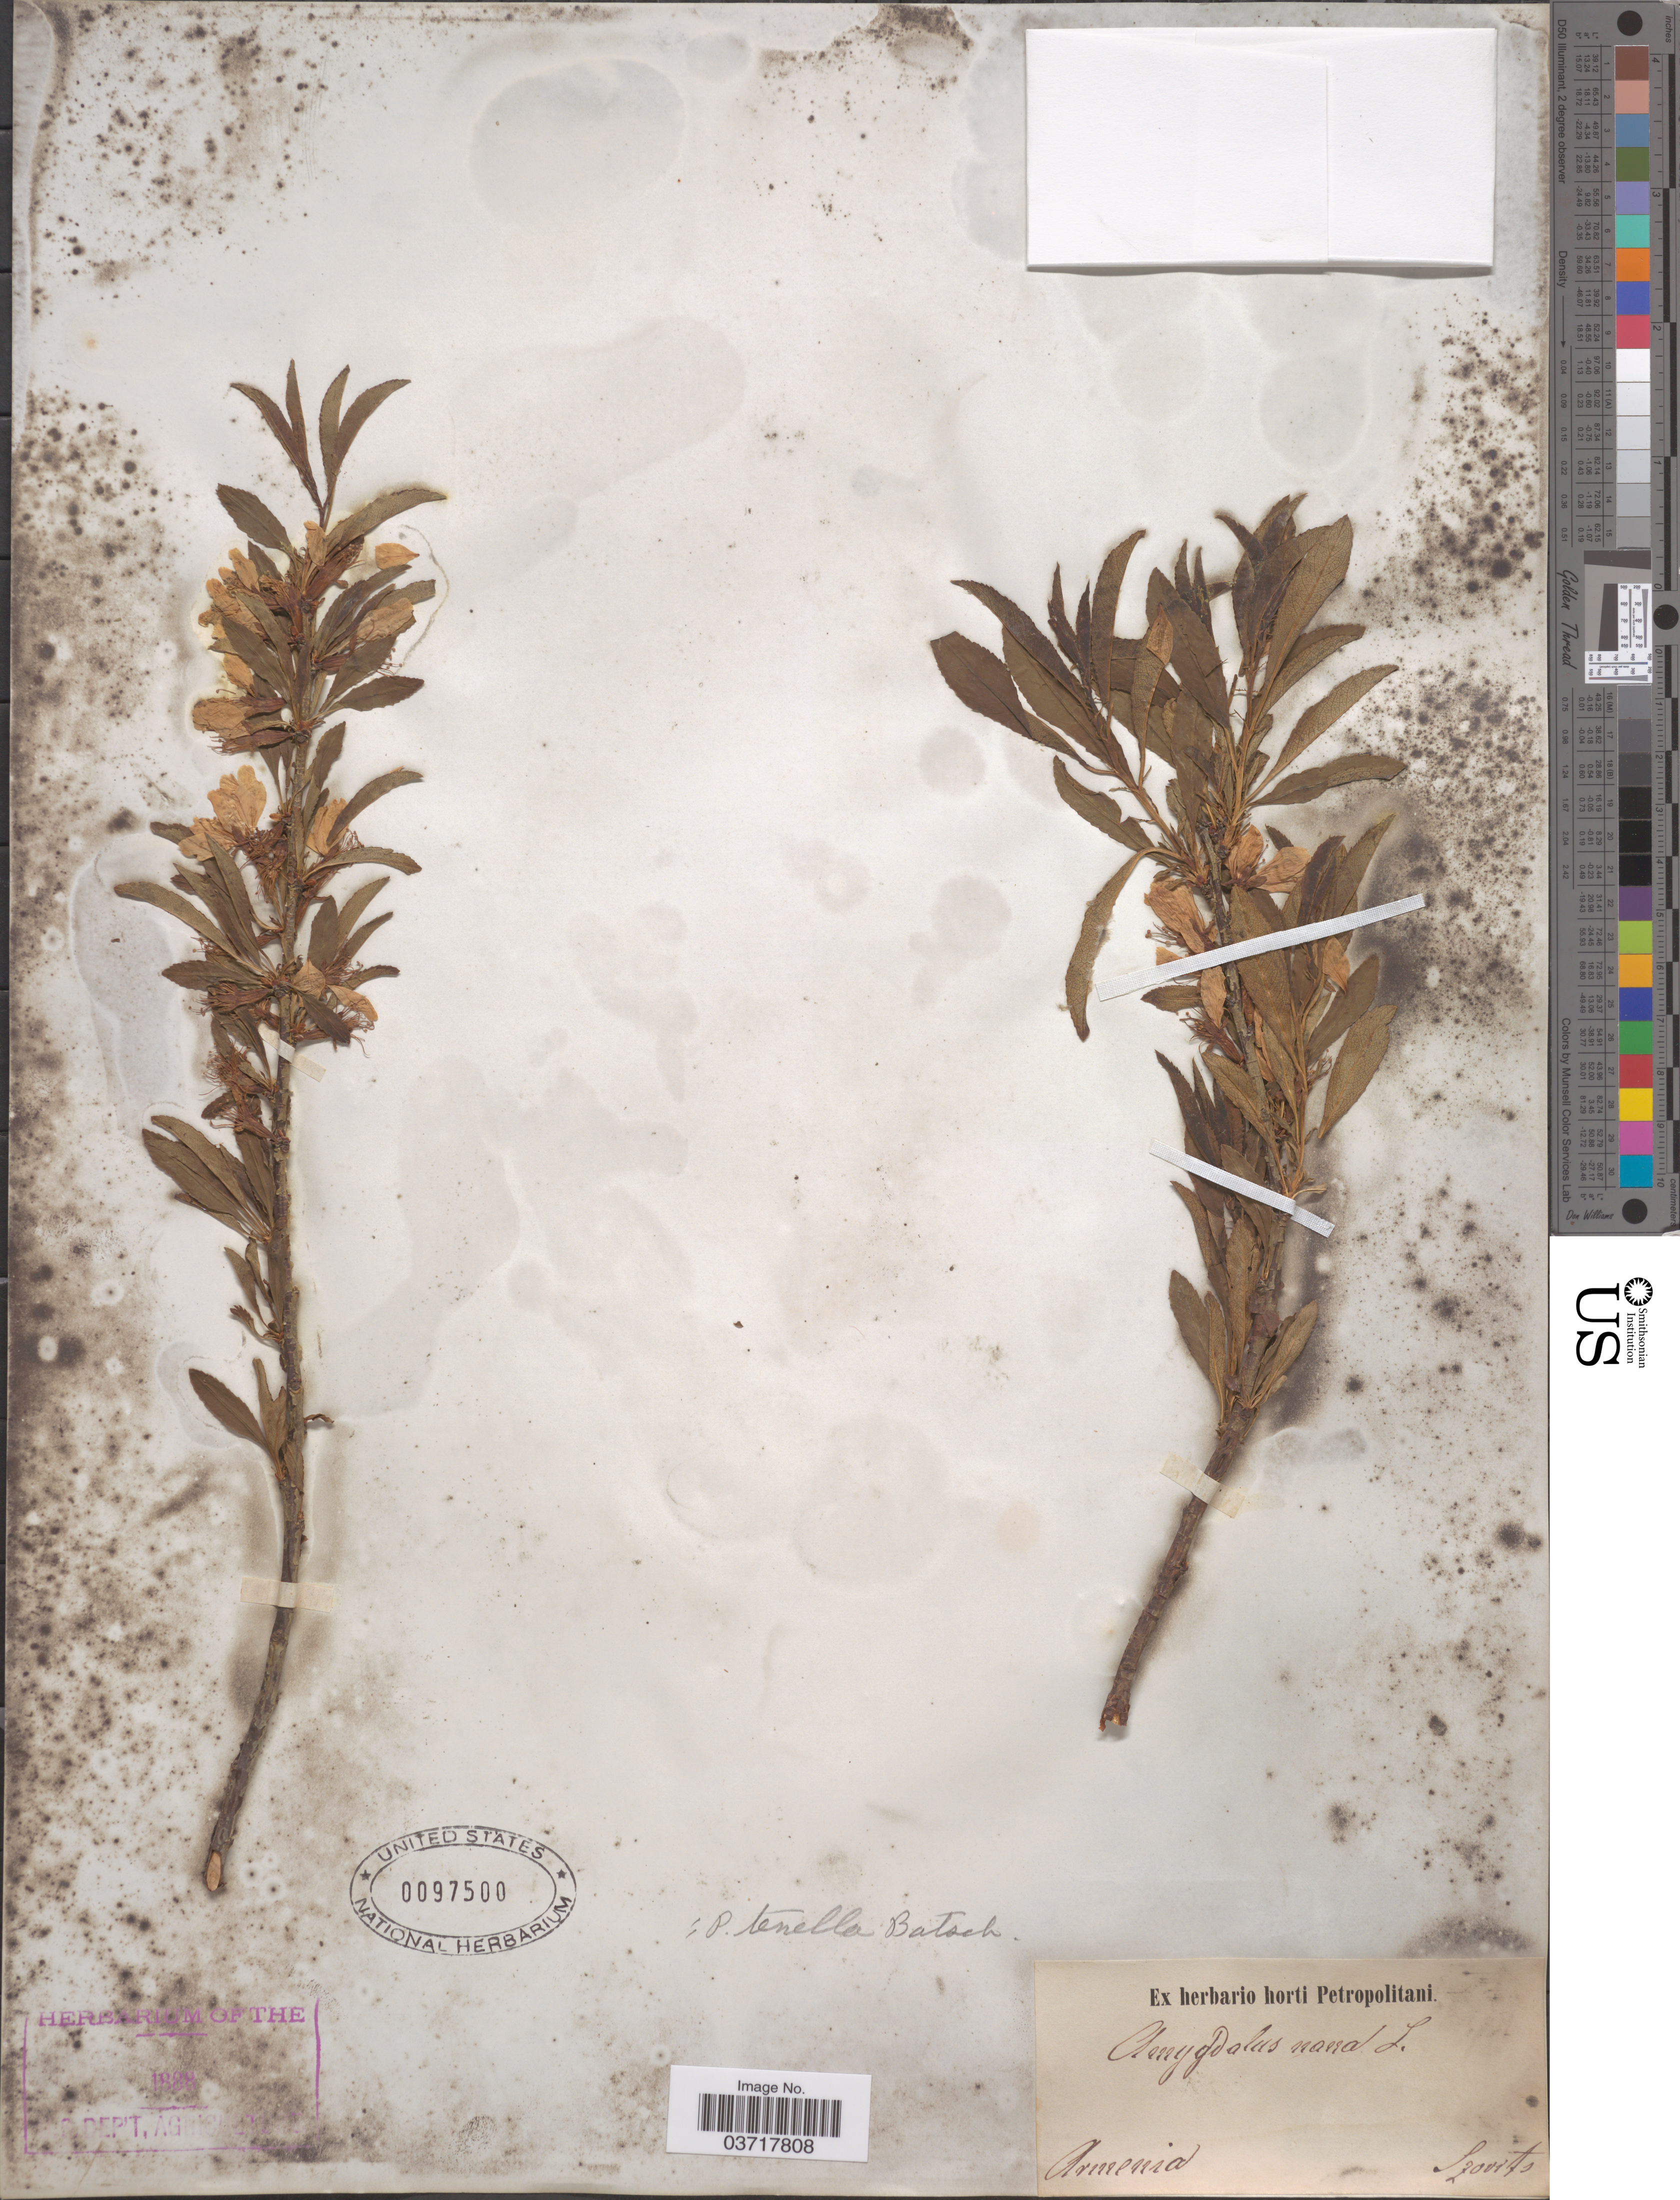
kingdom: Plantae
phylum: Tracheophyta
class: Magnoliopsida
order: Rosales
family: Rosaceae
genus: Prunus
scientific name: Prunus ledebouriana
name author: (Schlecht.) Y.Y.Yao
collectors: Szovits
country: Armenia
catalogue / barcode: US 97500